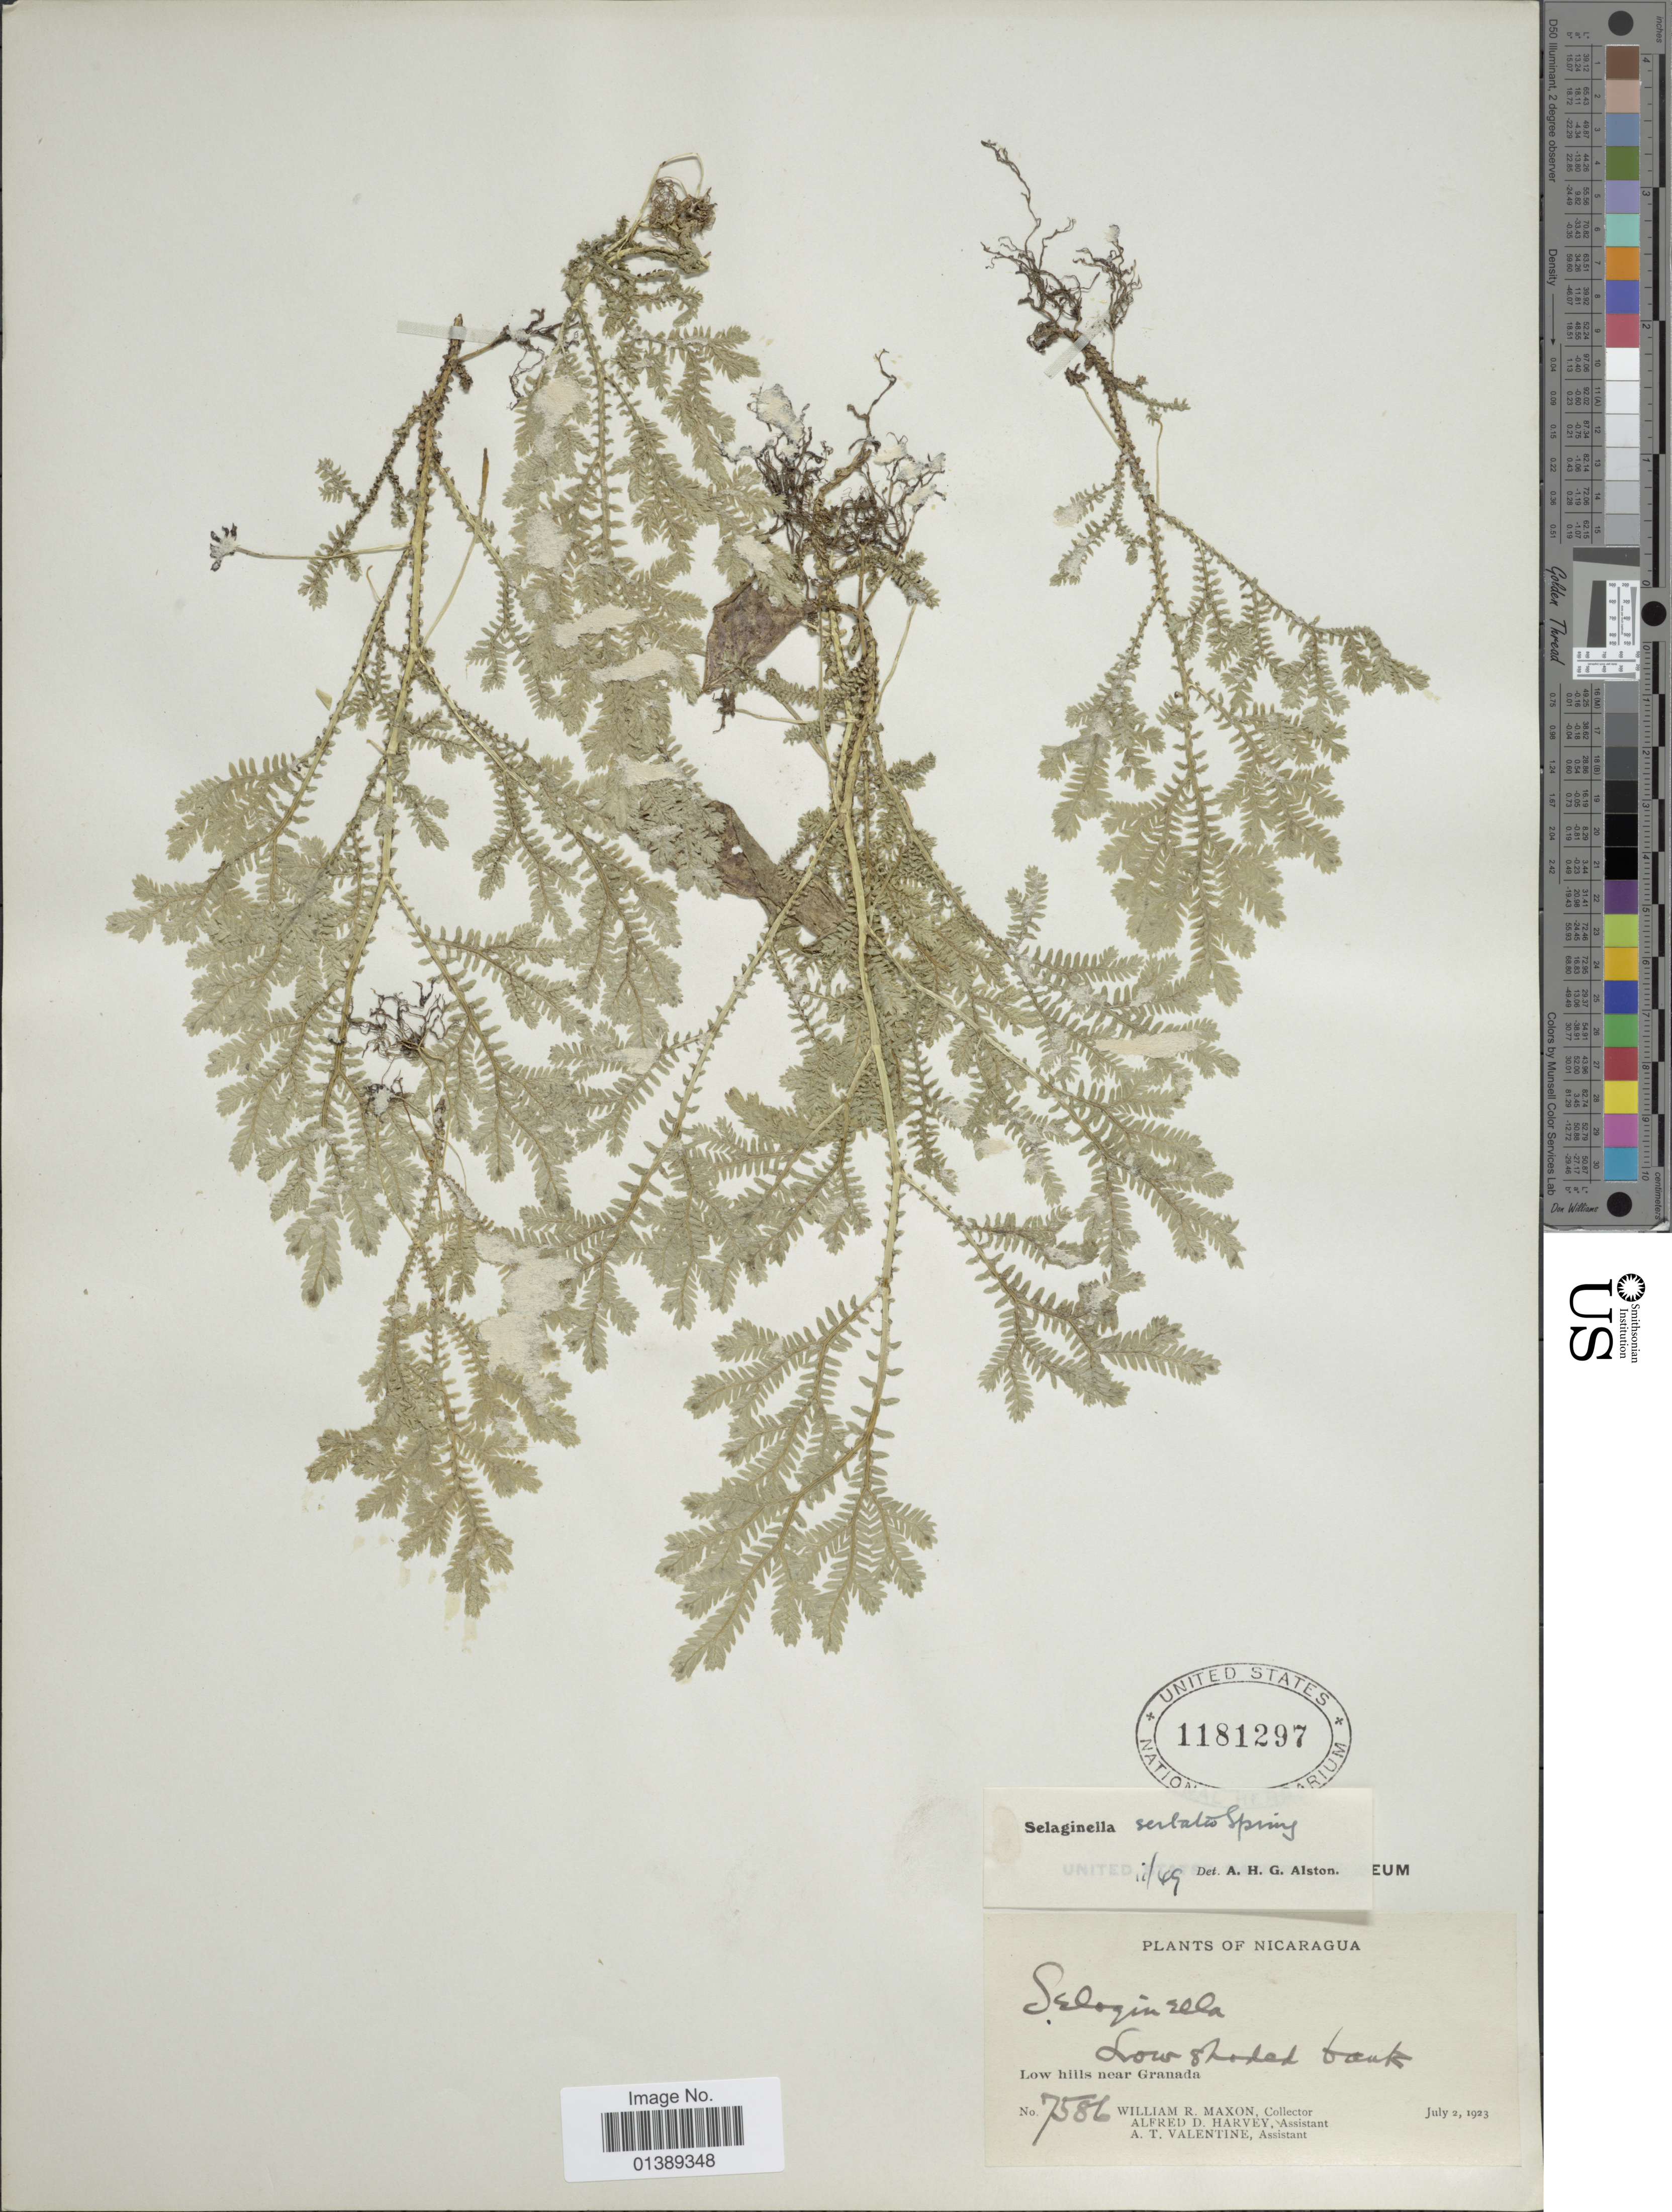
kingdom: Plantae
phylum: Tracheophyta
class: Lycopodiopsida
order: Selaginellales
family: Selaginellaceae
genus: Selaginella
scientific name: Selaginella sertata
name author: Spring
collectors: W. R. Maxon, A. D. Harvey & A. Valentine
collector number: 7586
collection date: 1923-07-02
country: Nicaragua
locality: Low hills near Granada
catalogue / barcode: US 1181297